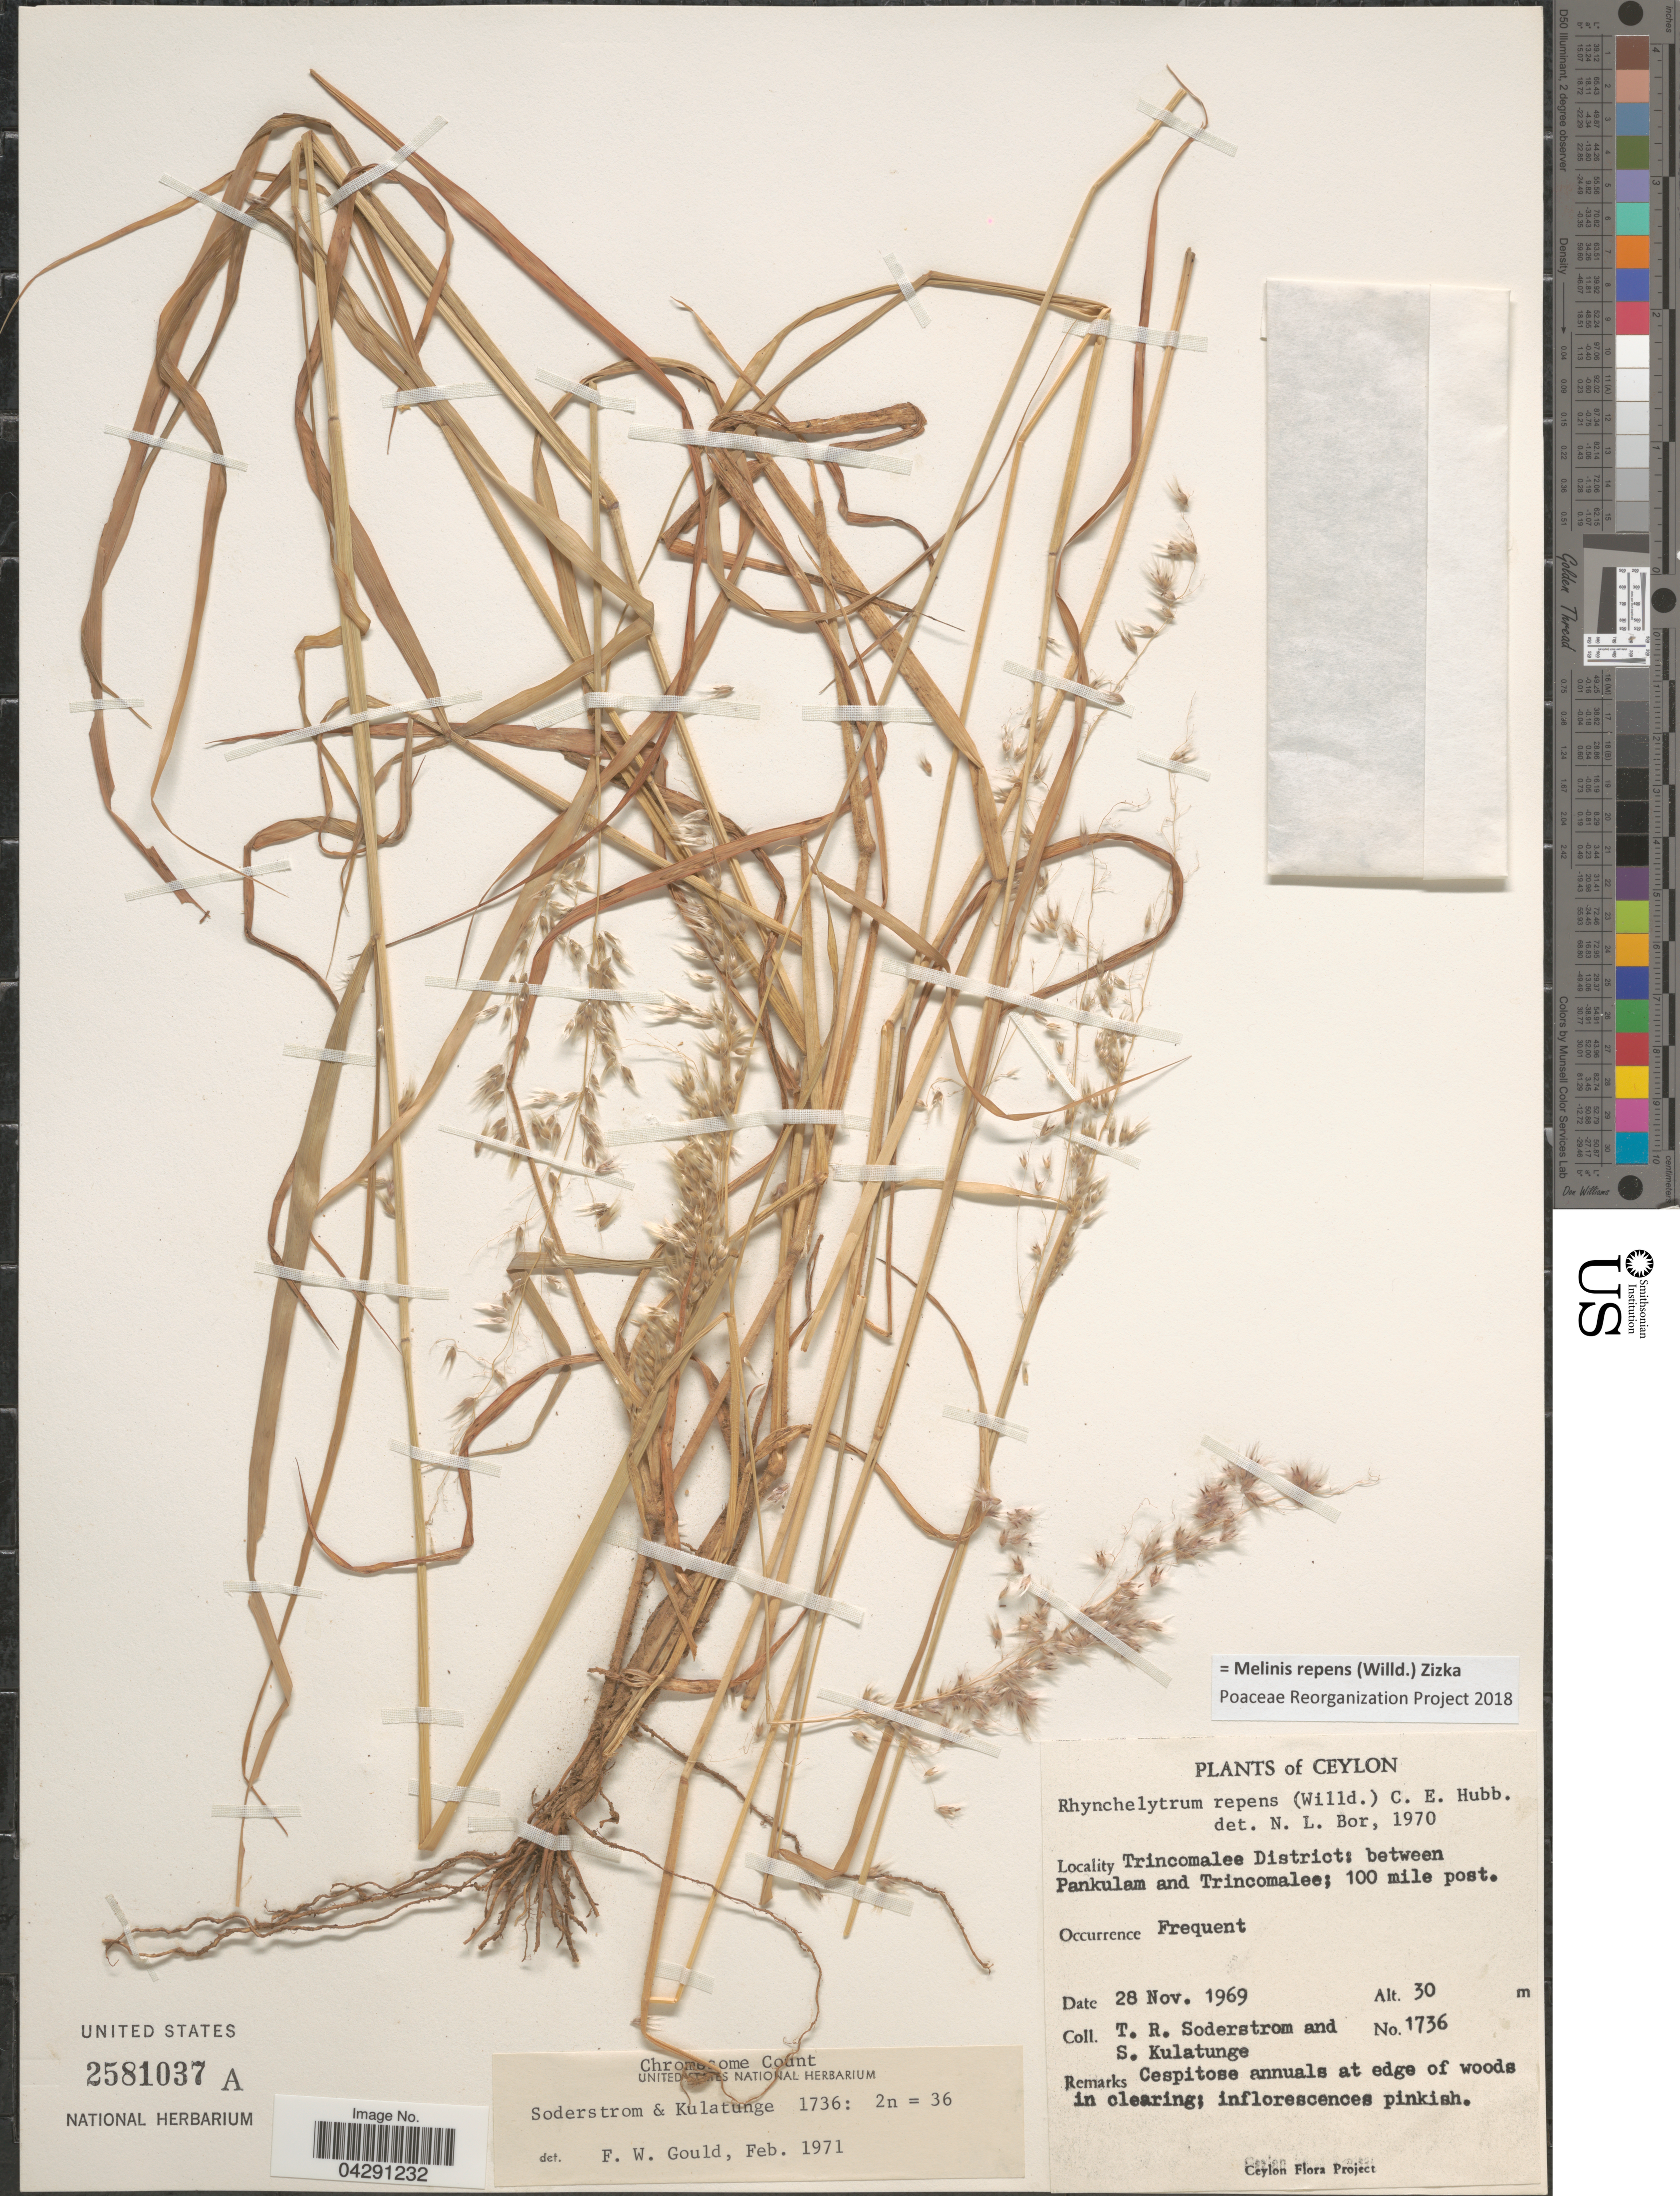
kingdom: Plantae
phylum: Tracheophyta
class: Liliopsida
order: Poales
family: Poaceae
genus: Melinis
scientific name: Melinis repens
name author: (Willd.) Zizka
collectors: T. R. Soderstrom & S. Kulatunge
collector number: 1736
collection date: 1969-11-28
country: Sri Lanka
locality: Ceylon. Trincomalee District: between Pankulam and Trincomalee; 100 mile post.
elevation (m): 30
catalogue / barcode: US 2581037A